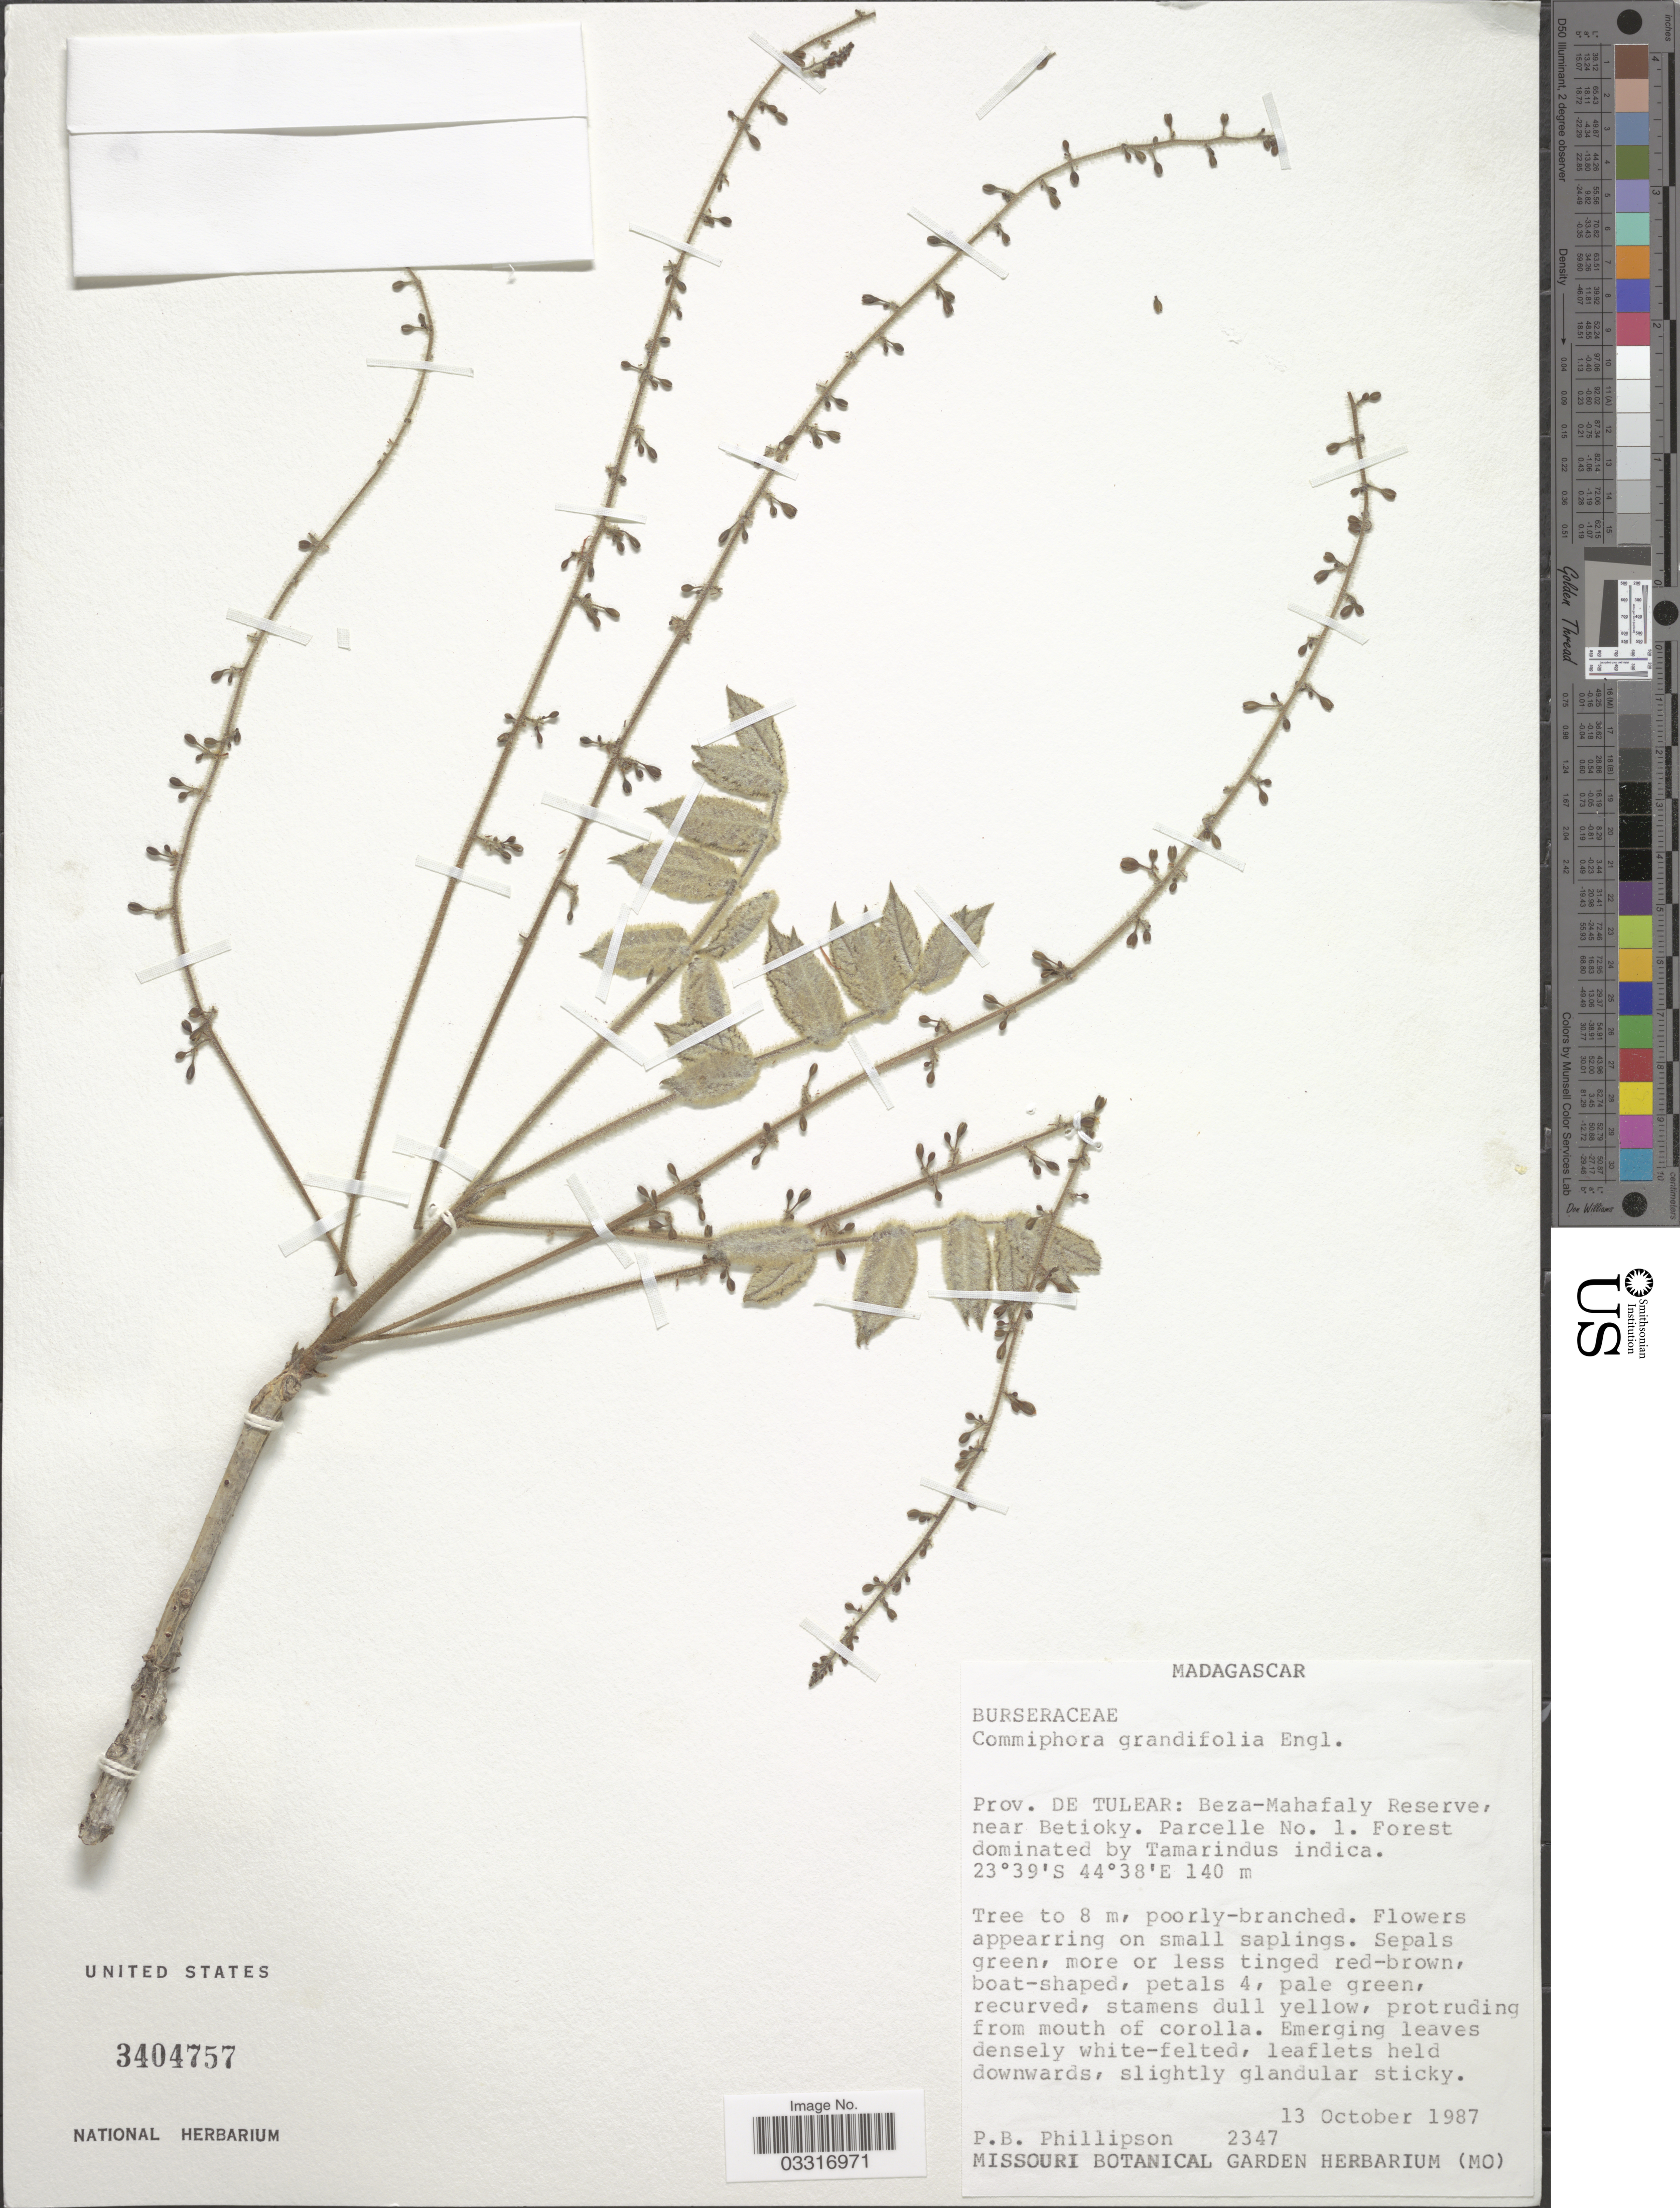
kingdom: Plantae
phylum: Tracheophyta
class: Magnoliopsida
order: Sapindales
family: Burseraceae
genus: Commiphora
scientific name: Commiphora grandifolia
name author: Engl.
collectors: P. B. Phillipson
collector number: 2347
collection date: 1987-10-13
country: Madagascar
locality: Prov. de Tulear: Beza-Mahafaly Reserve, near Betioky. Parcelle No. 1.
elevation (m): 140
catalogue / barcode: US 3404757